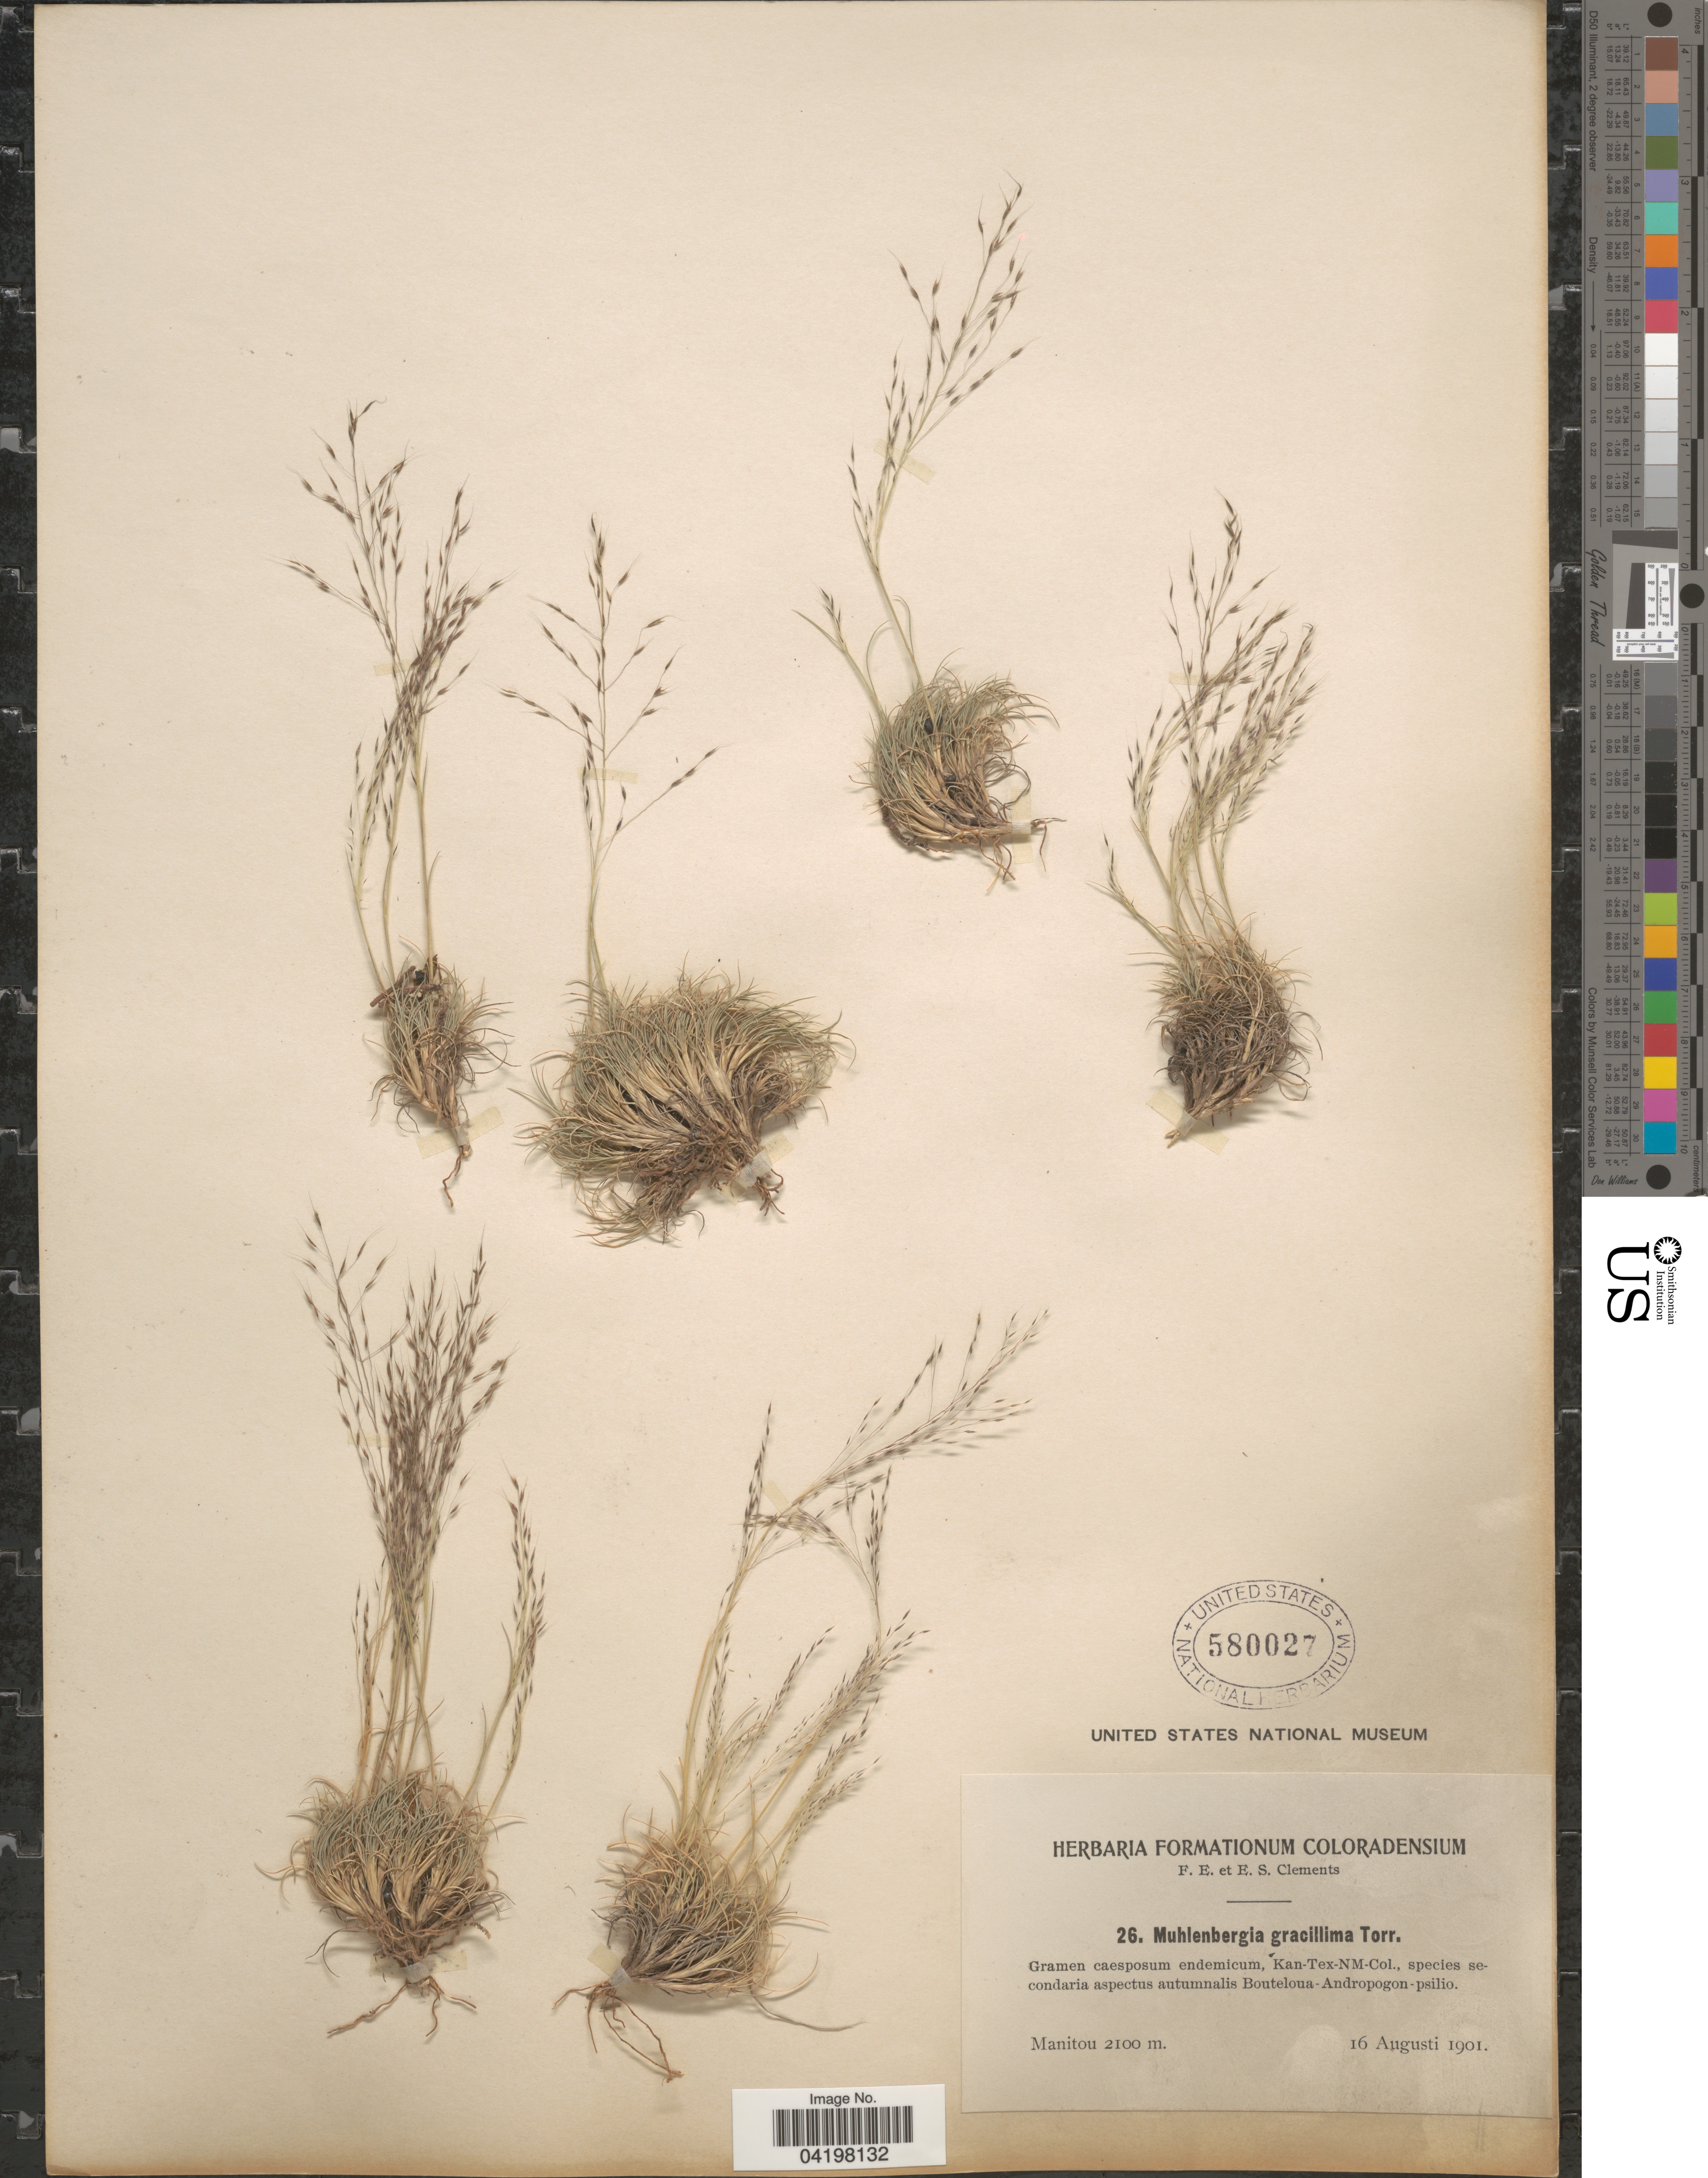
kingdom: Plantae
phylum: Tracheophyta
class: Liliopsida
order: Poales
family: Poaceae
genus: Muhlenbergia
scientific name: Muhlenbergia torreyi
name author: (Kunth) Hitchc. ex Bush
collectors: F. E. Clements & E. S. Clements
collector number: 26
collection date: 1901-08-16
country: United States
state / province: Colorado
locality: Manitou.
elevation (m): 2100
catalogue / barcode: US 580027